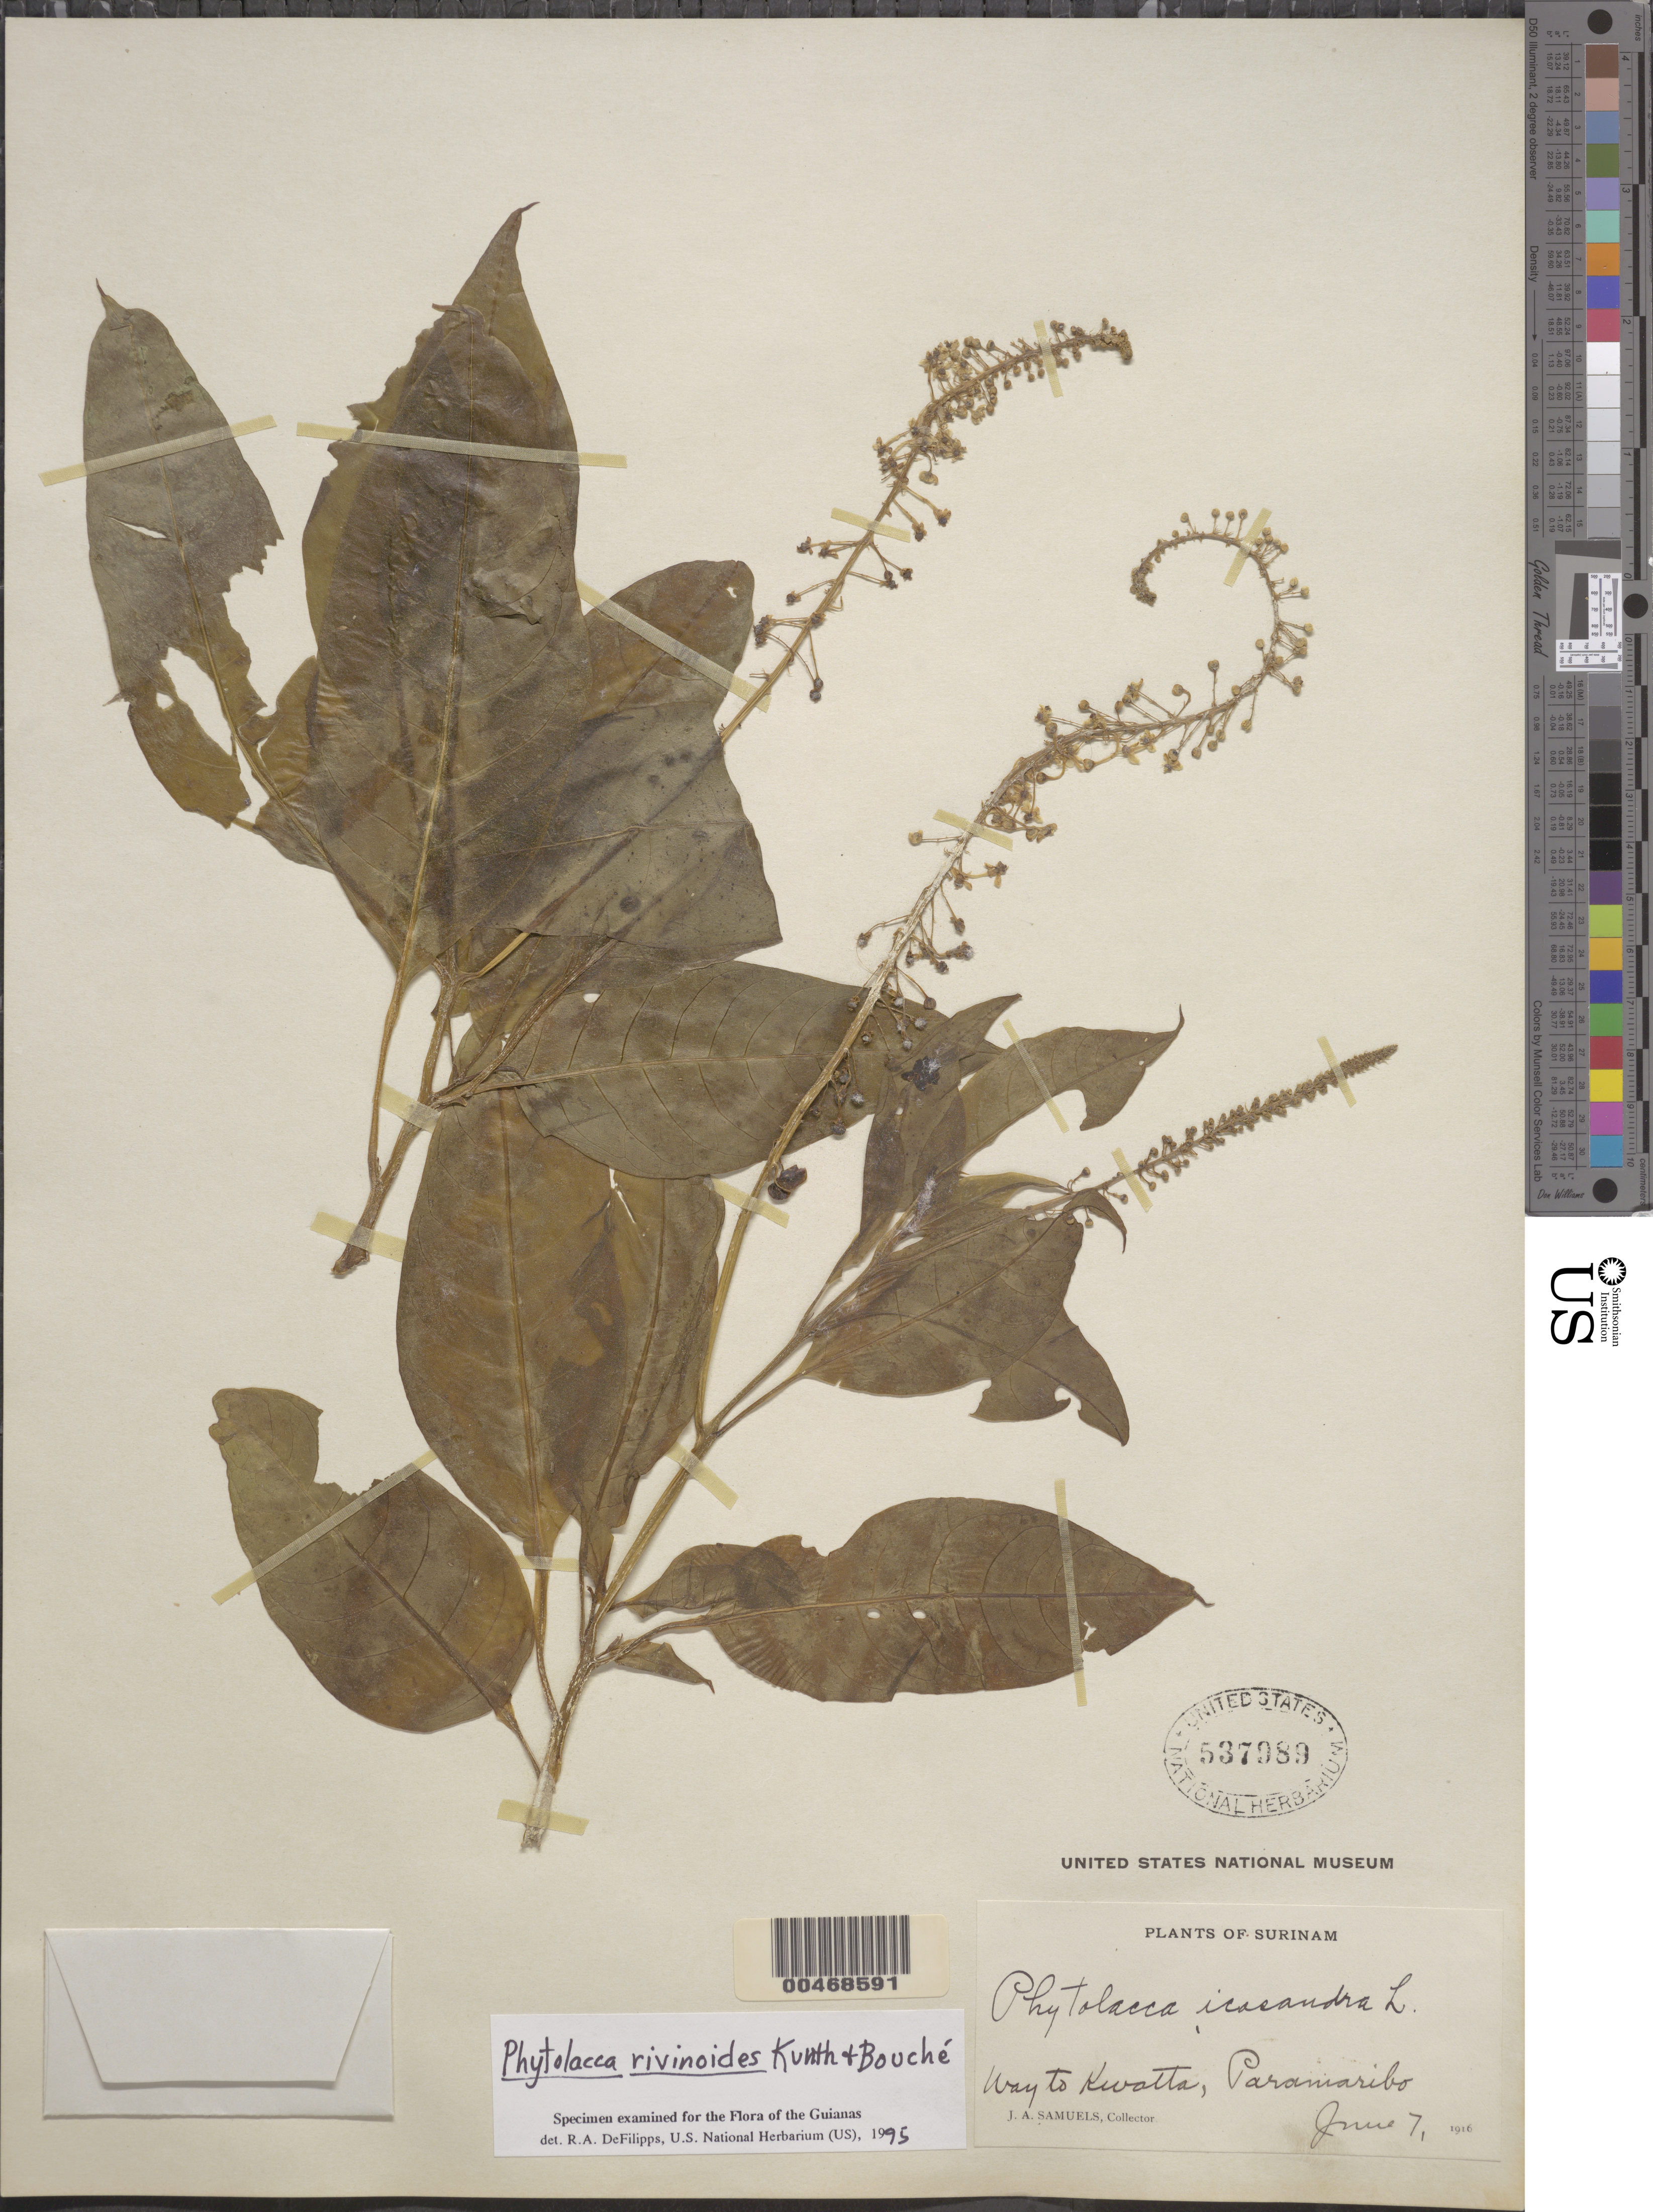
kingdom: Plantae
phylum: Tracheophyta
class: Magnoliopsida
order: Caryophyllales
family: Phytolaccaceae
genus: Phytolacca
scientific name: Phytolacca rivinoides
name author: Kunth & C.D. Bouché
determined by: DeFilipps, R. A.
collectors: J. A. Samuels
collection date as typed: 07 Jun 1916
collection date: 1916-06-07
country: Suriname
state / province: Paramaribo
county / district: Paramaribo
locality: Way to Kwatta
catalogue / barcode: US 537989